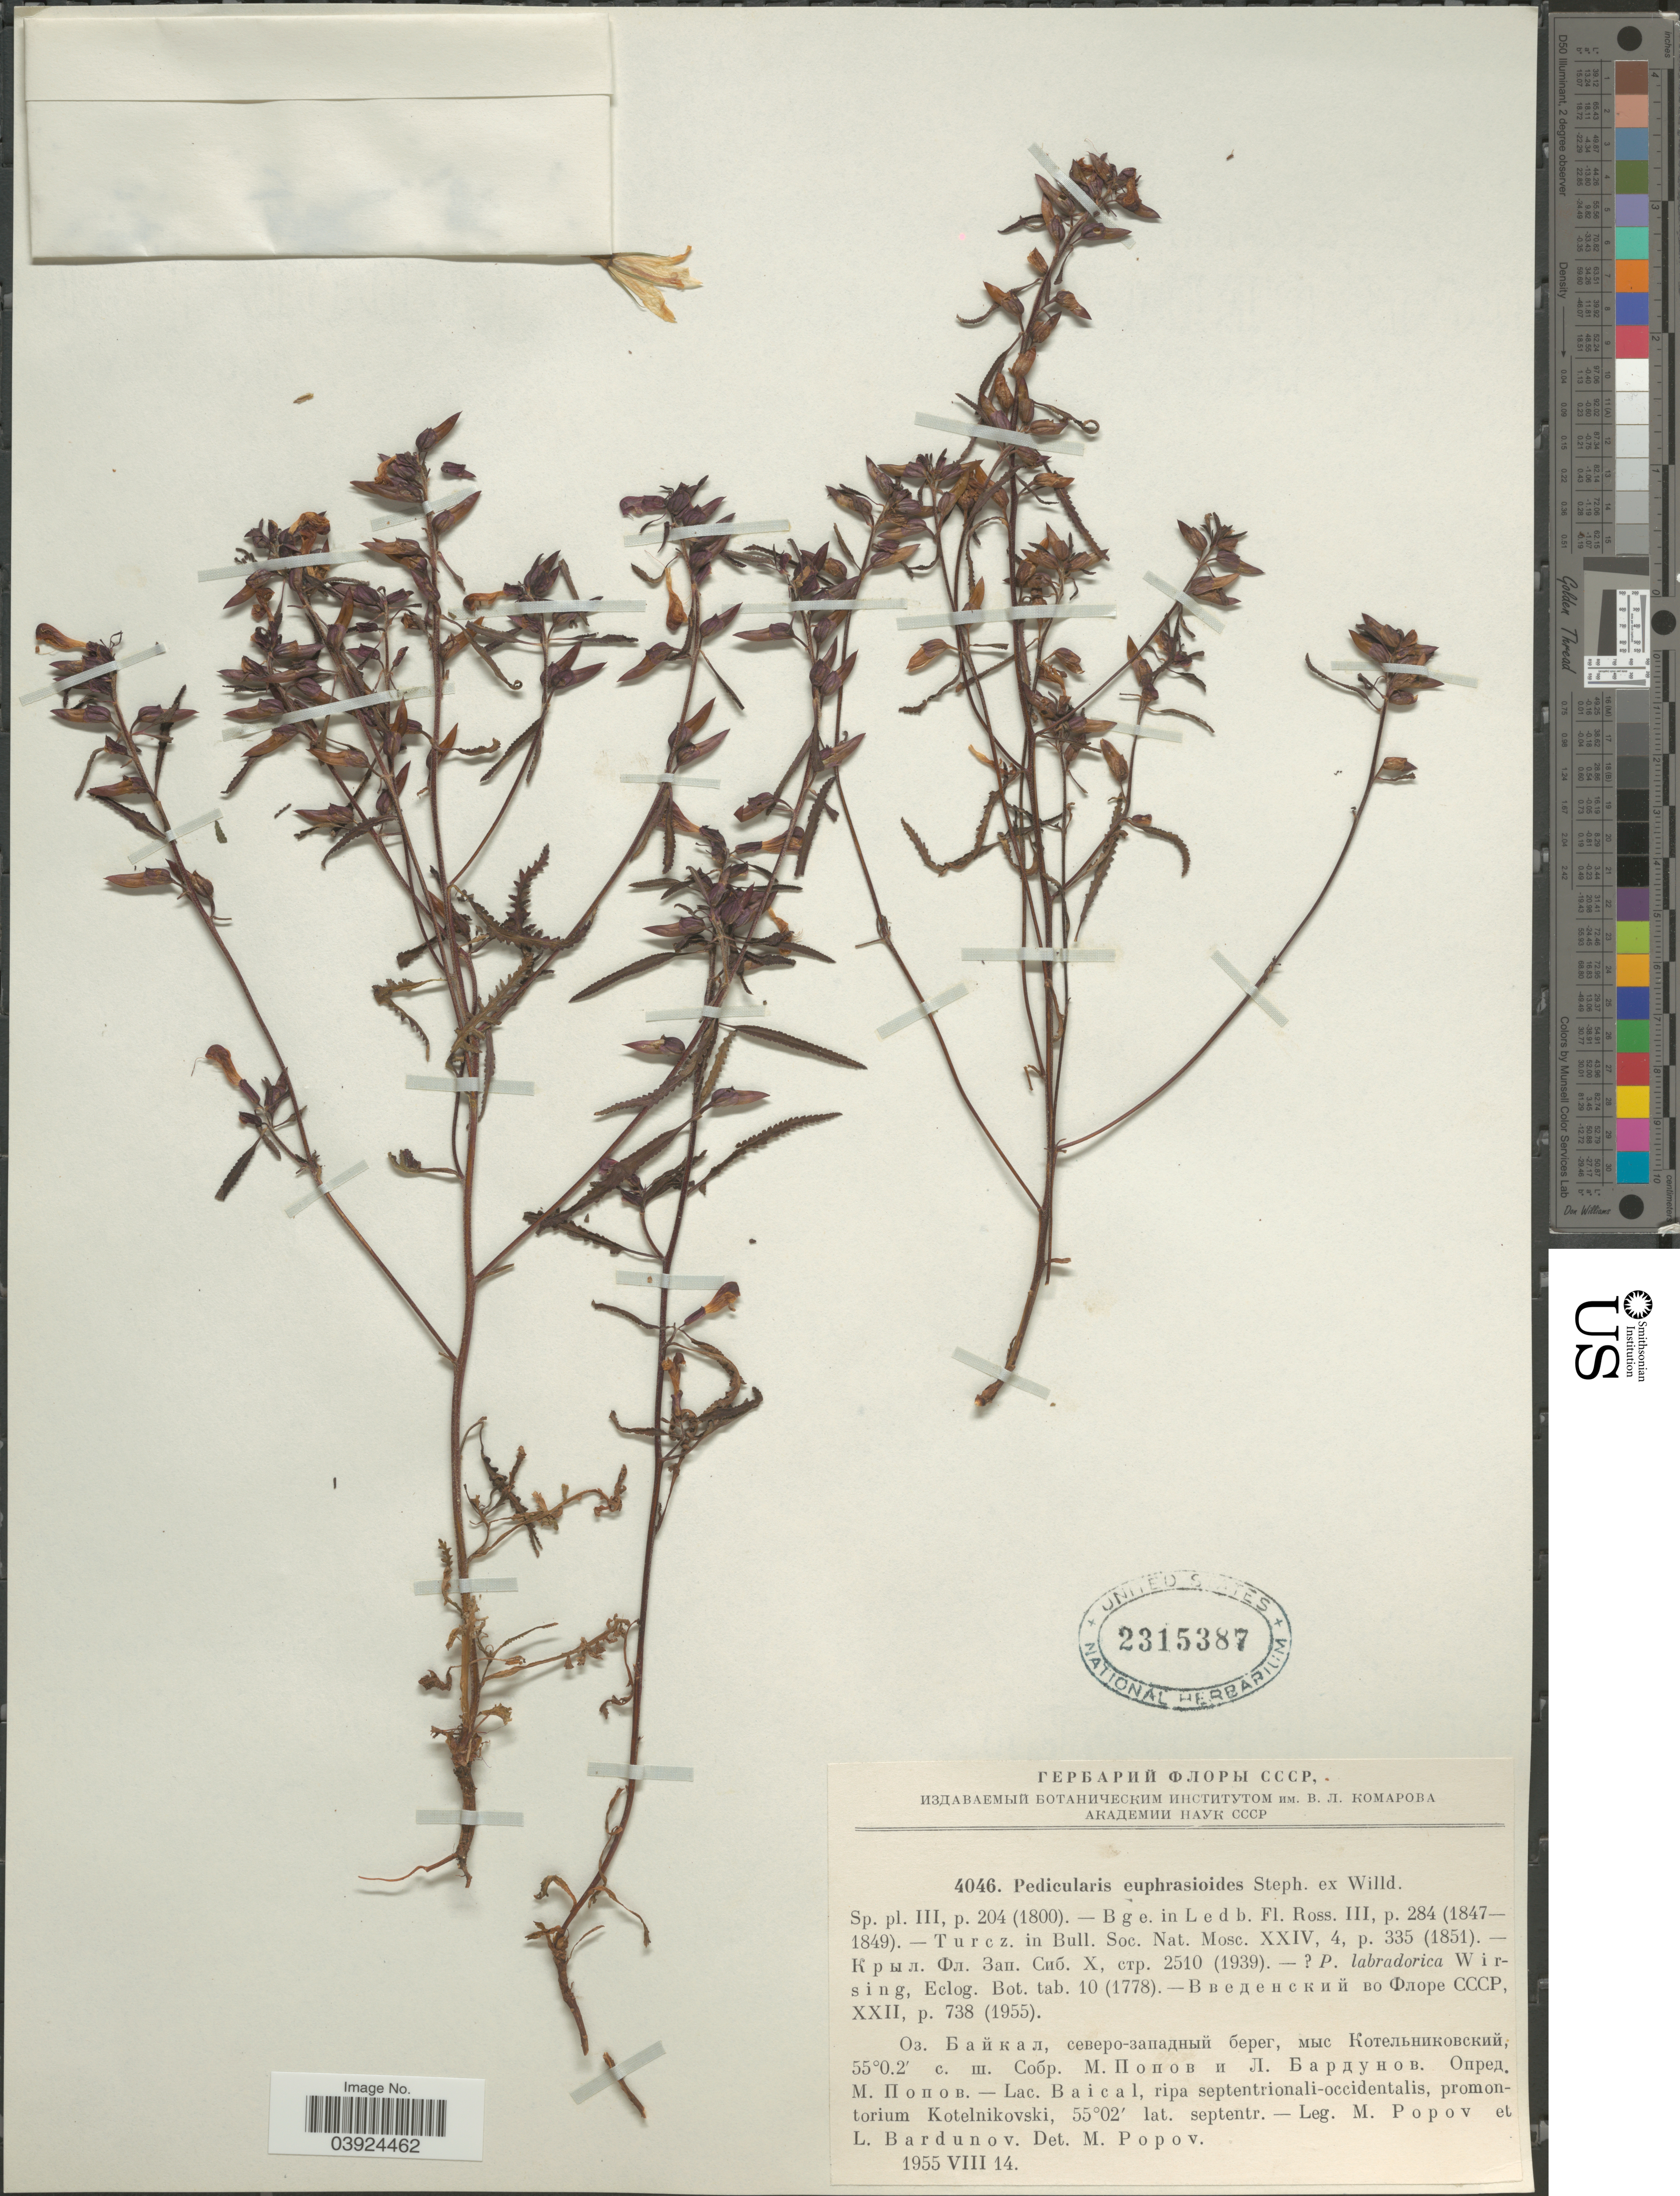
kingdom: Plantae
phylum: Tracheophyta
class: Magnoliopsida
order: Lamiales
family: Orobanchaceae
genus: Pedicularis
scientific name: Pedicularis euphrasioides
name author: Stephan ex Willd.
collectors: M. Popov & L. Bardunov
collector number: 4046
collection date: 1955-08-14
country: Russian Federation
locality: Lac. Baical, ripa septentrionali-occidentalis, promontorium Kotelnikovski.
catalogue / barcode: US 2315387